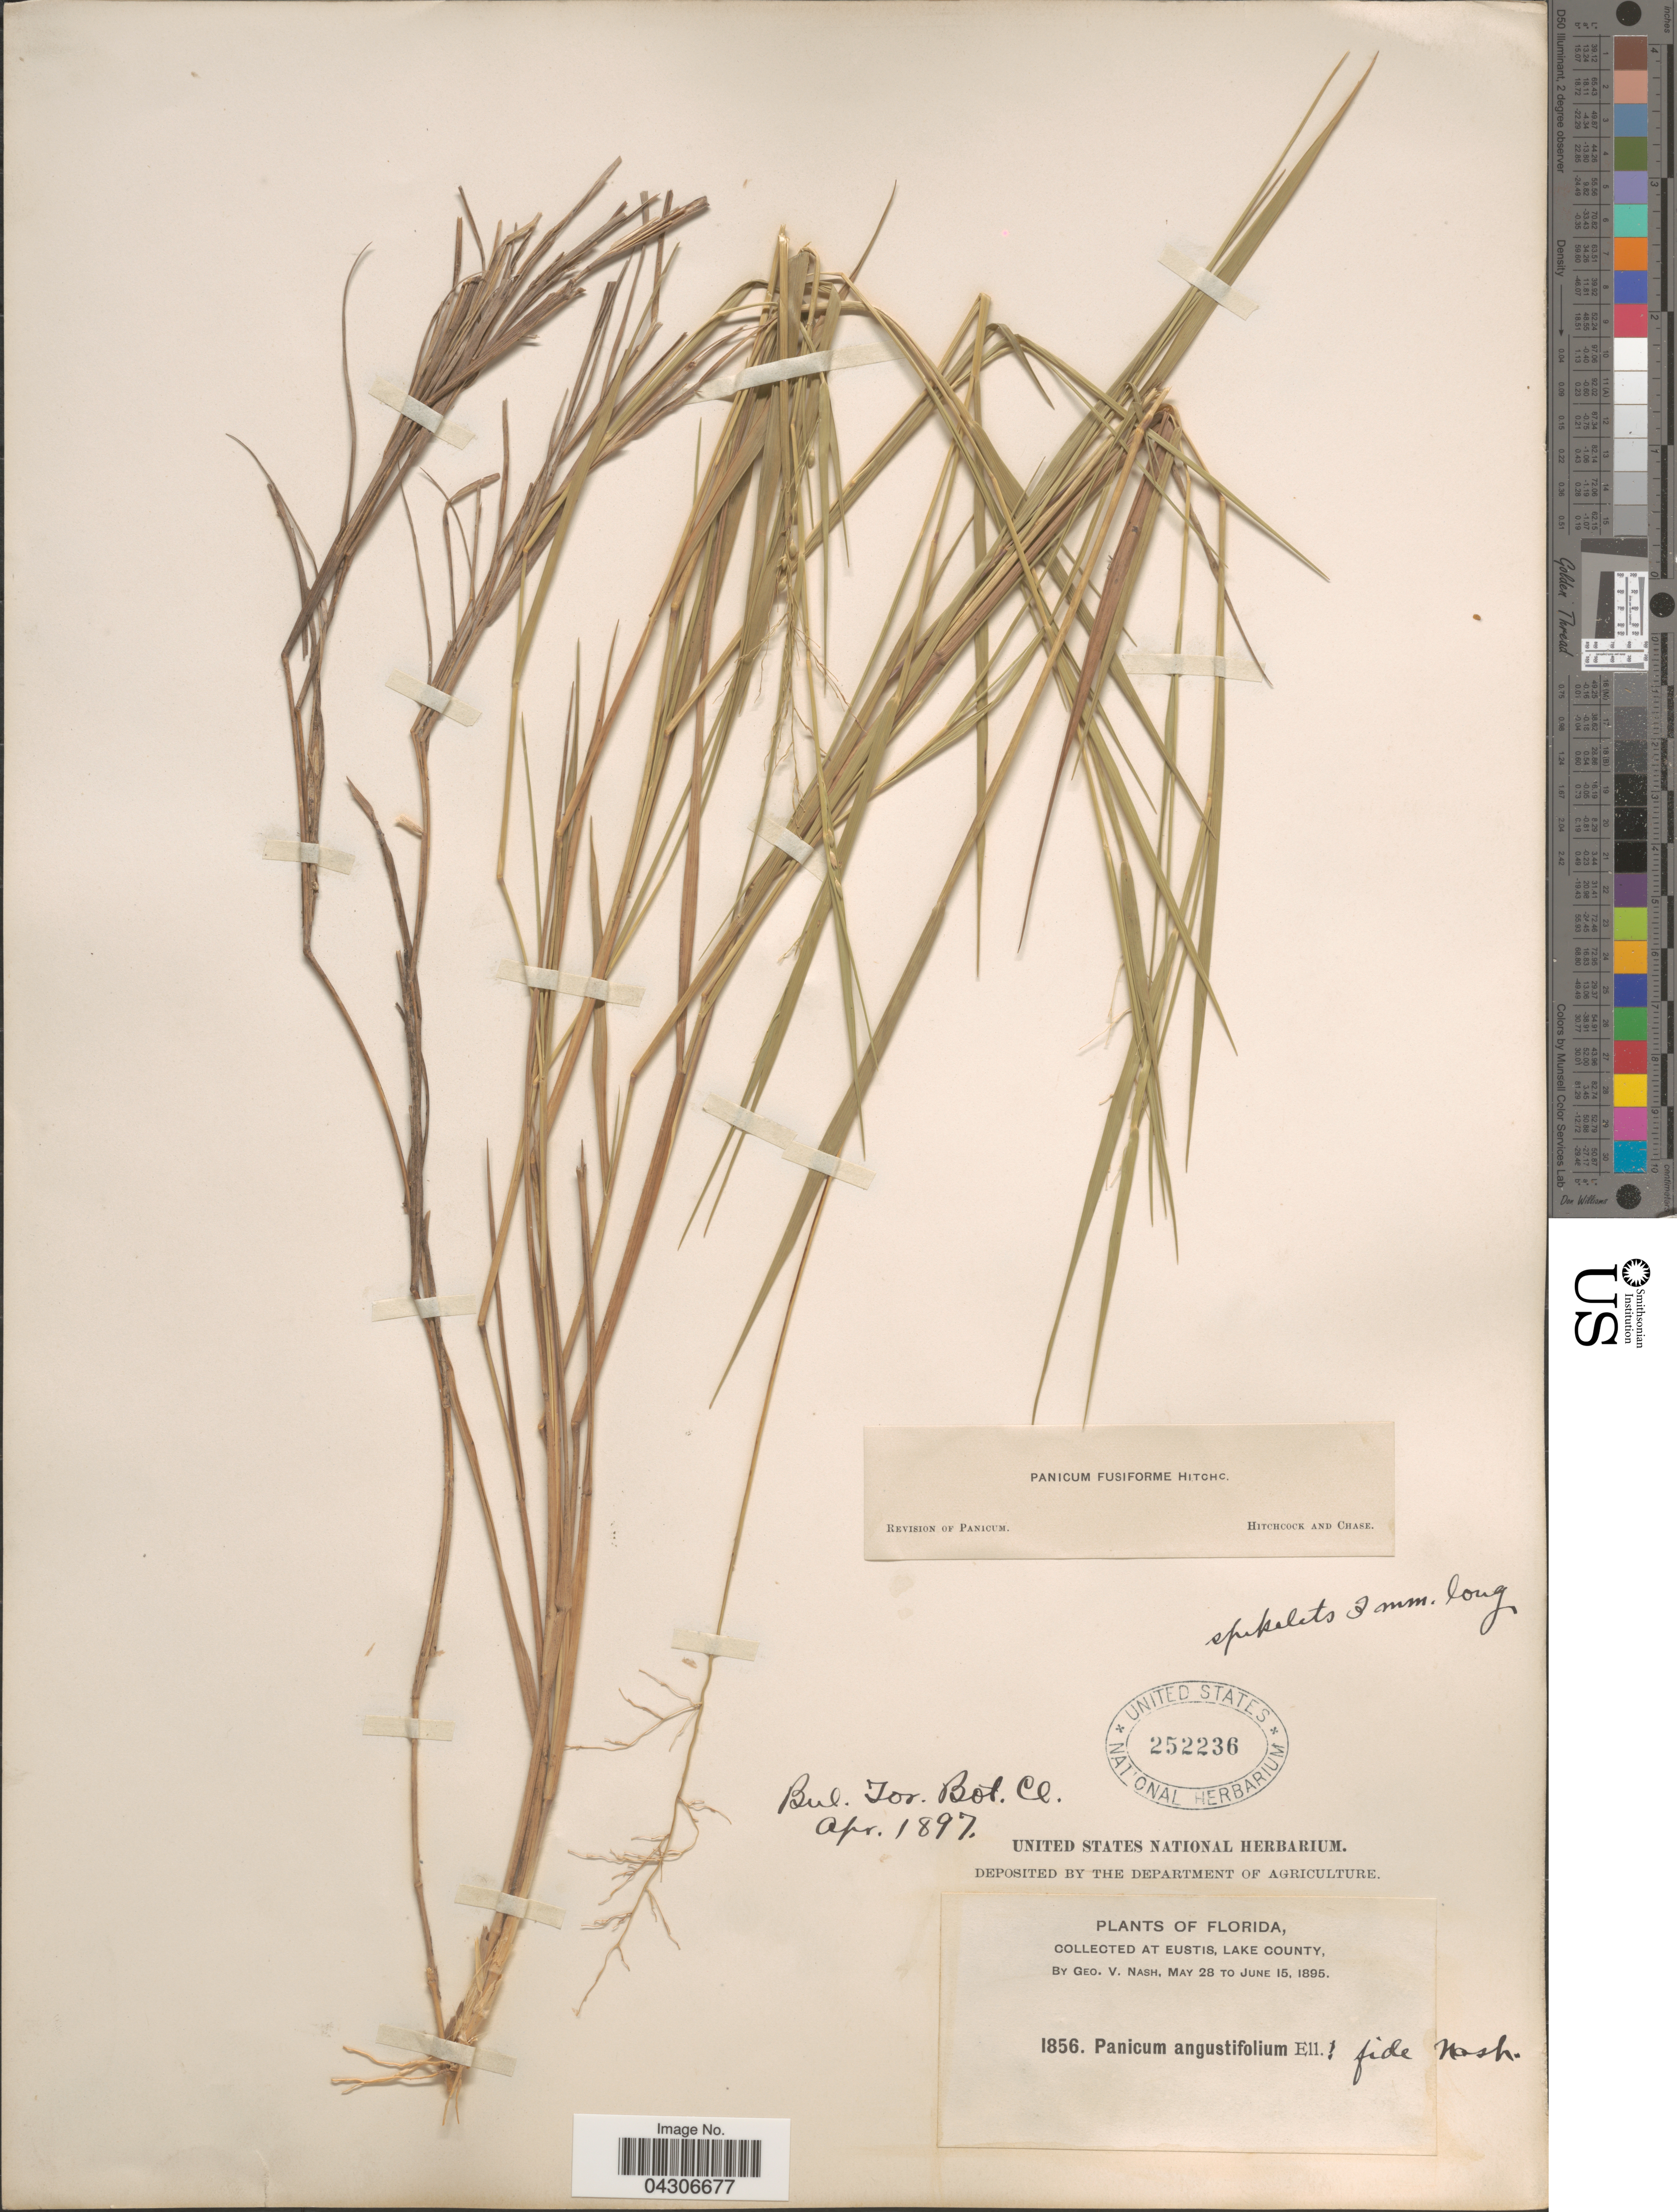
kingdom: Plantae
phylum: Tracheophyta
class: Liliopsida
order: Poales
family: Poaceae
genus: Dichanthelium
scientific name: Dichanthelium aciculare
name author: (Desv. ex Poir.) Gould & C.A. Clark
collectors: G. V. Nash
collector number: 1856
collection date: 1895-05-28/1895-06-15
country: United States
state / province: Florida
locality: At Eustis, Lake County.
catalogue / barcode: US 252236